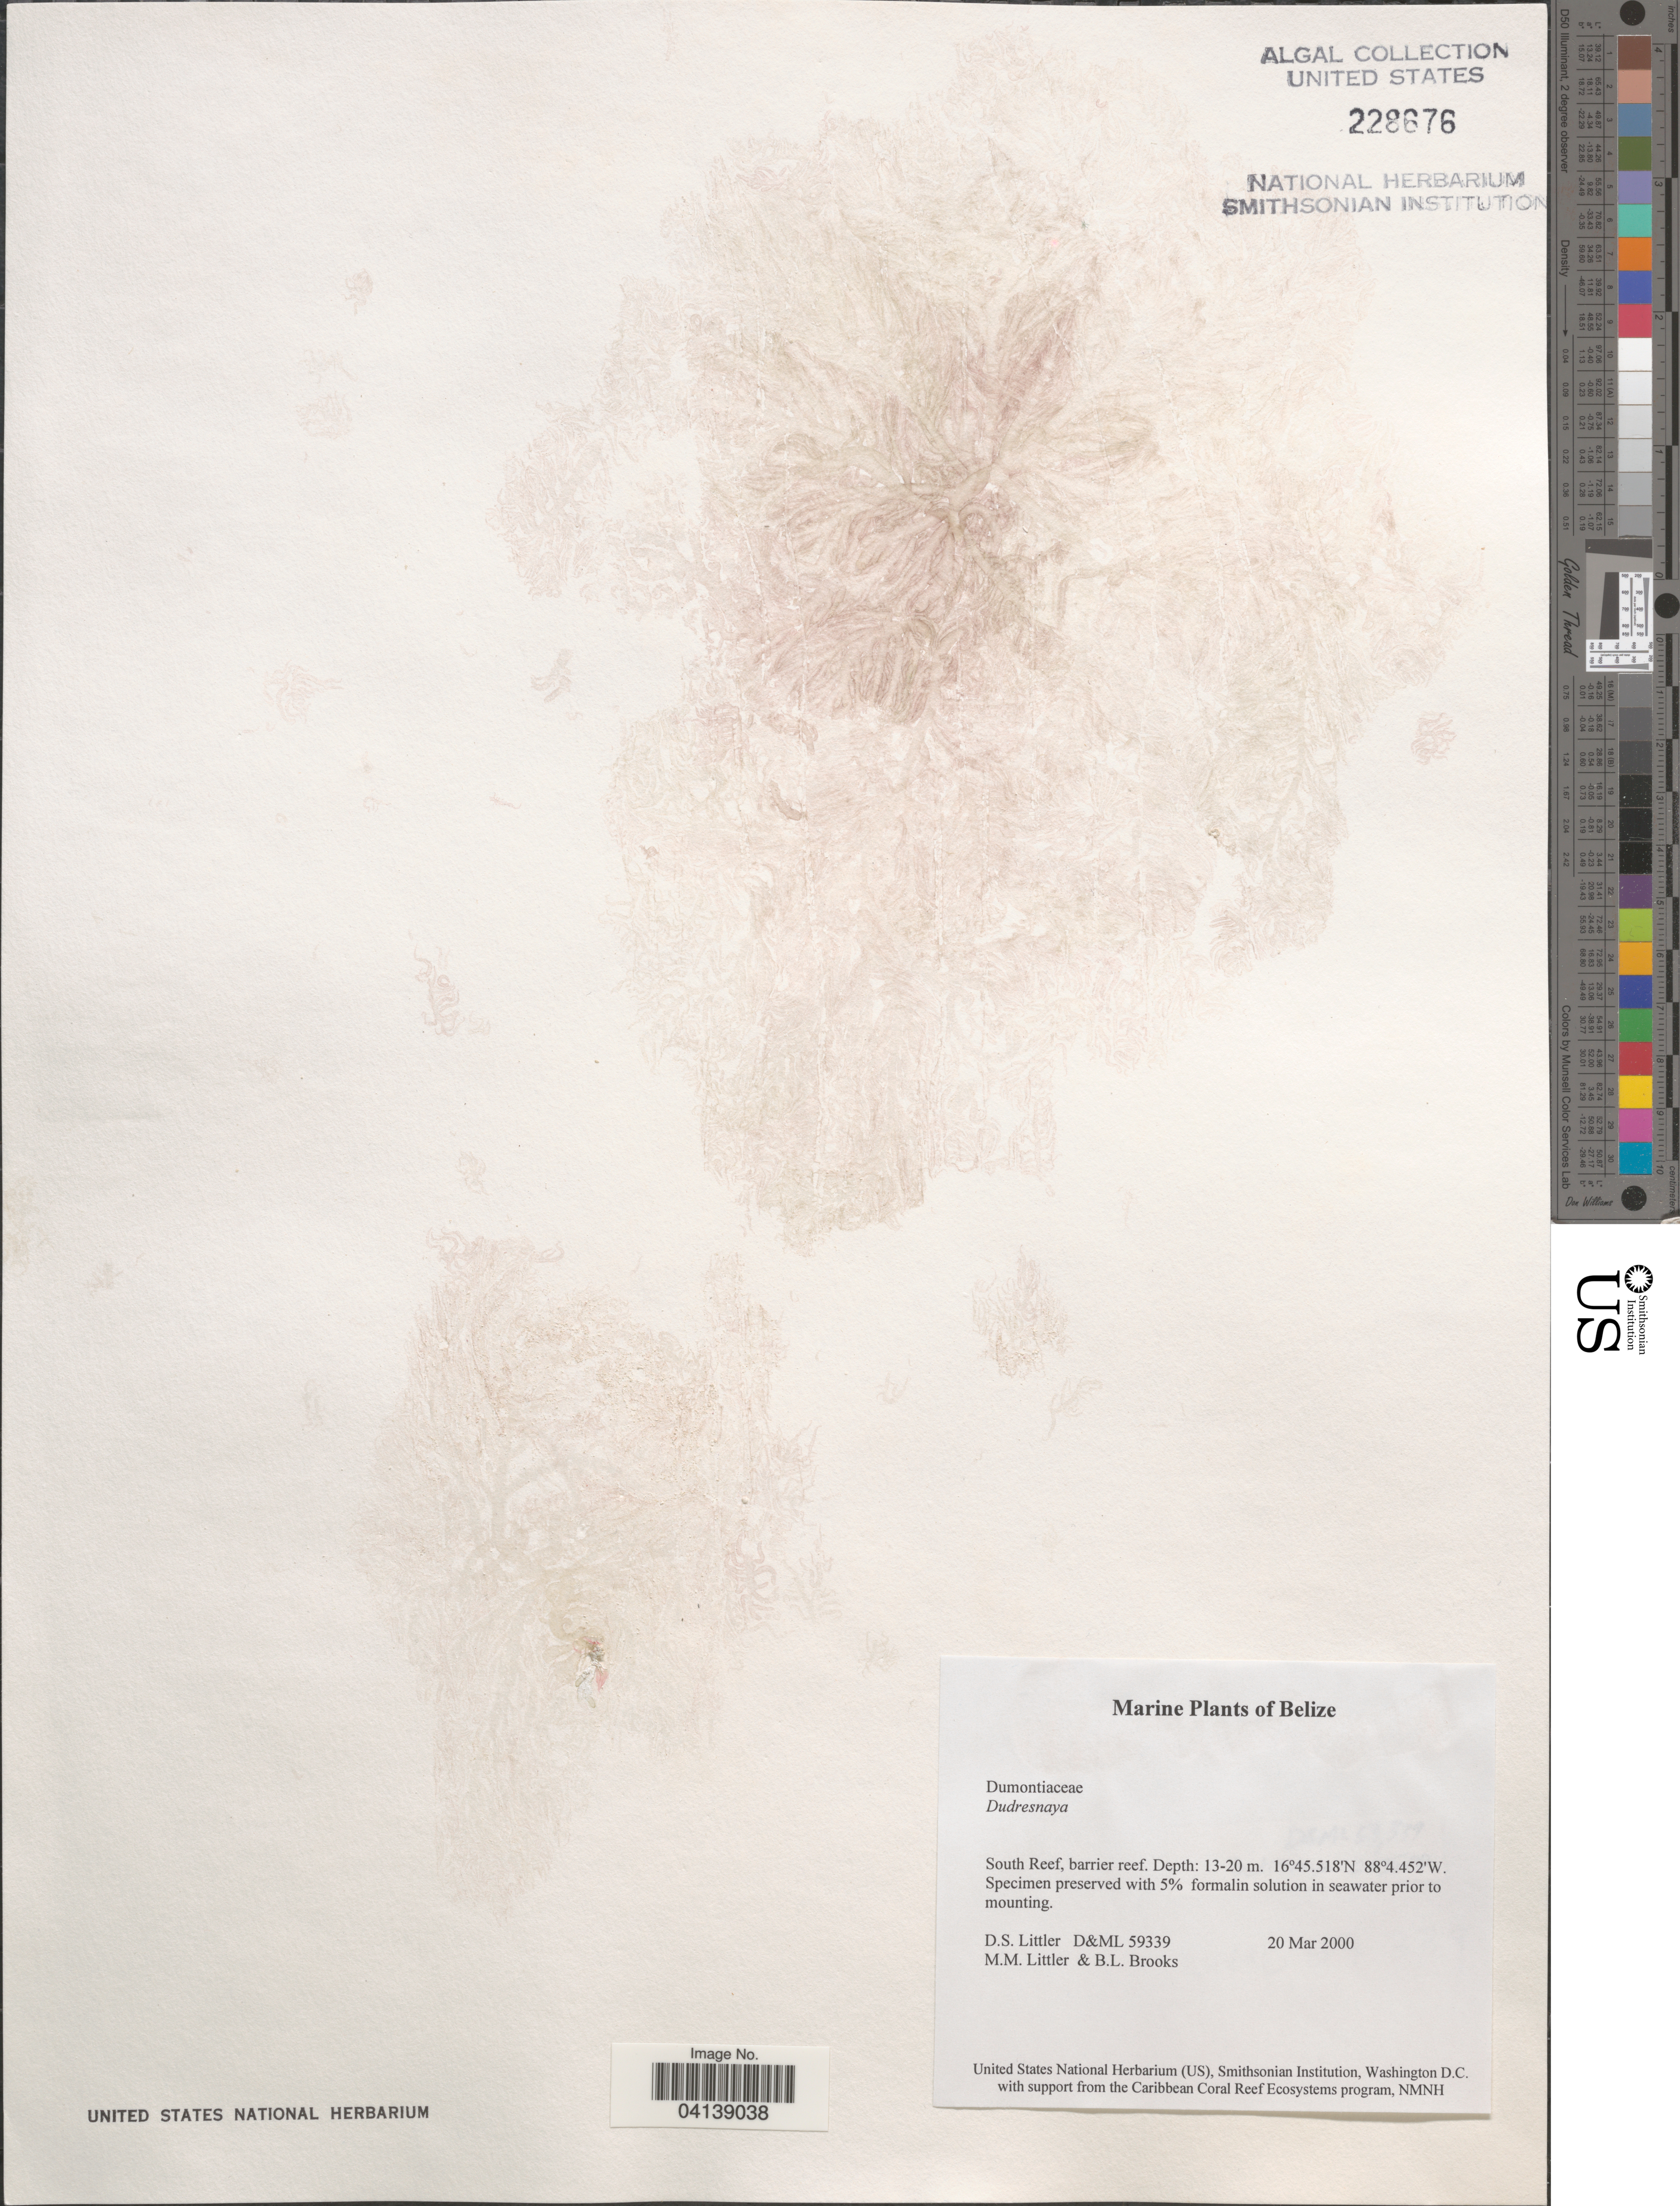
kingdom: Plantae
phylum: Rhodophyta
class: Florideophyceae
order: Gigartinales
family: Dumontiaceae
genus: Dudresnaya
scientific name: Dudresnaya sp.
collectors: D. S. Littler & B. Brooks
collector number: D&ML 59339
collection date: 2000-03-20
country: Belize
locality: South Reef, barrier reef.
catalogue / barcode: US 228676